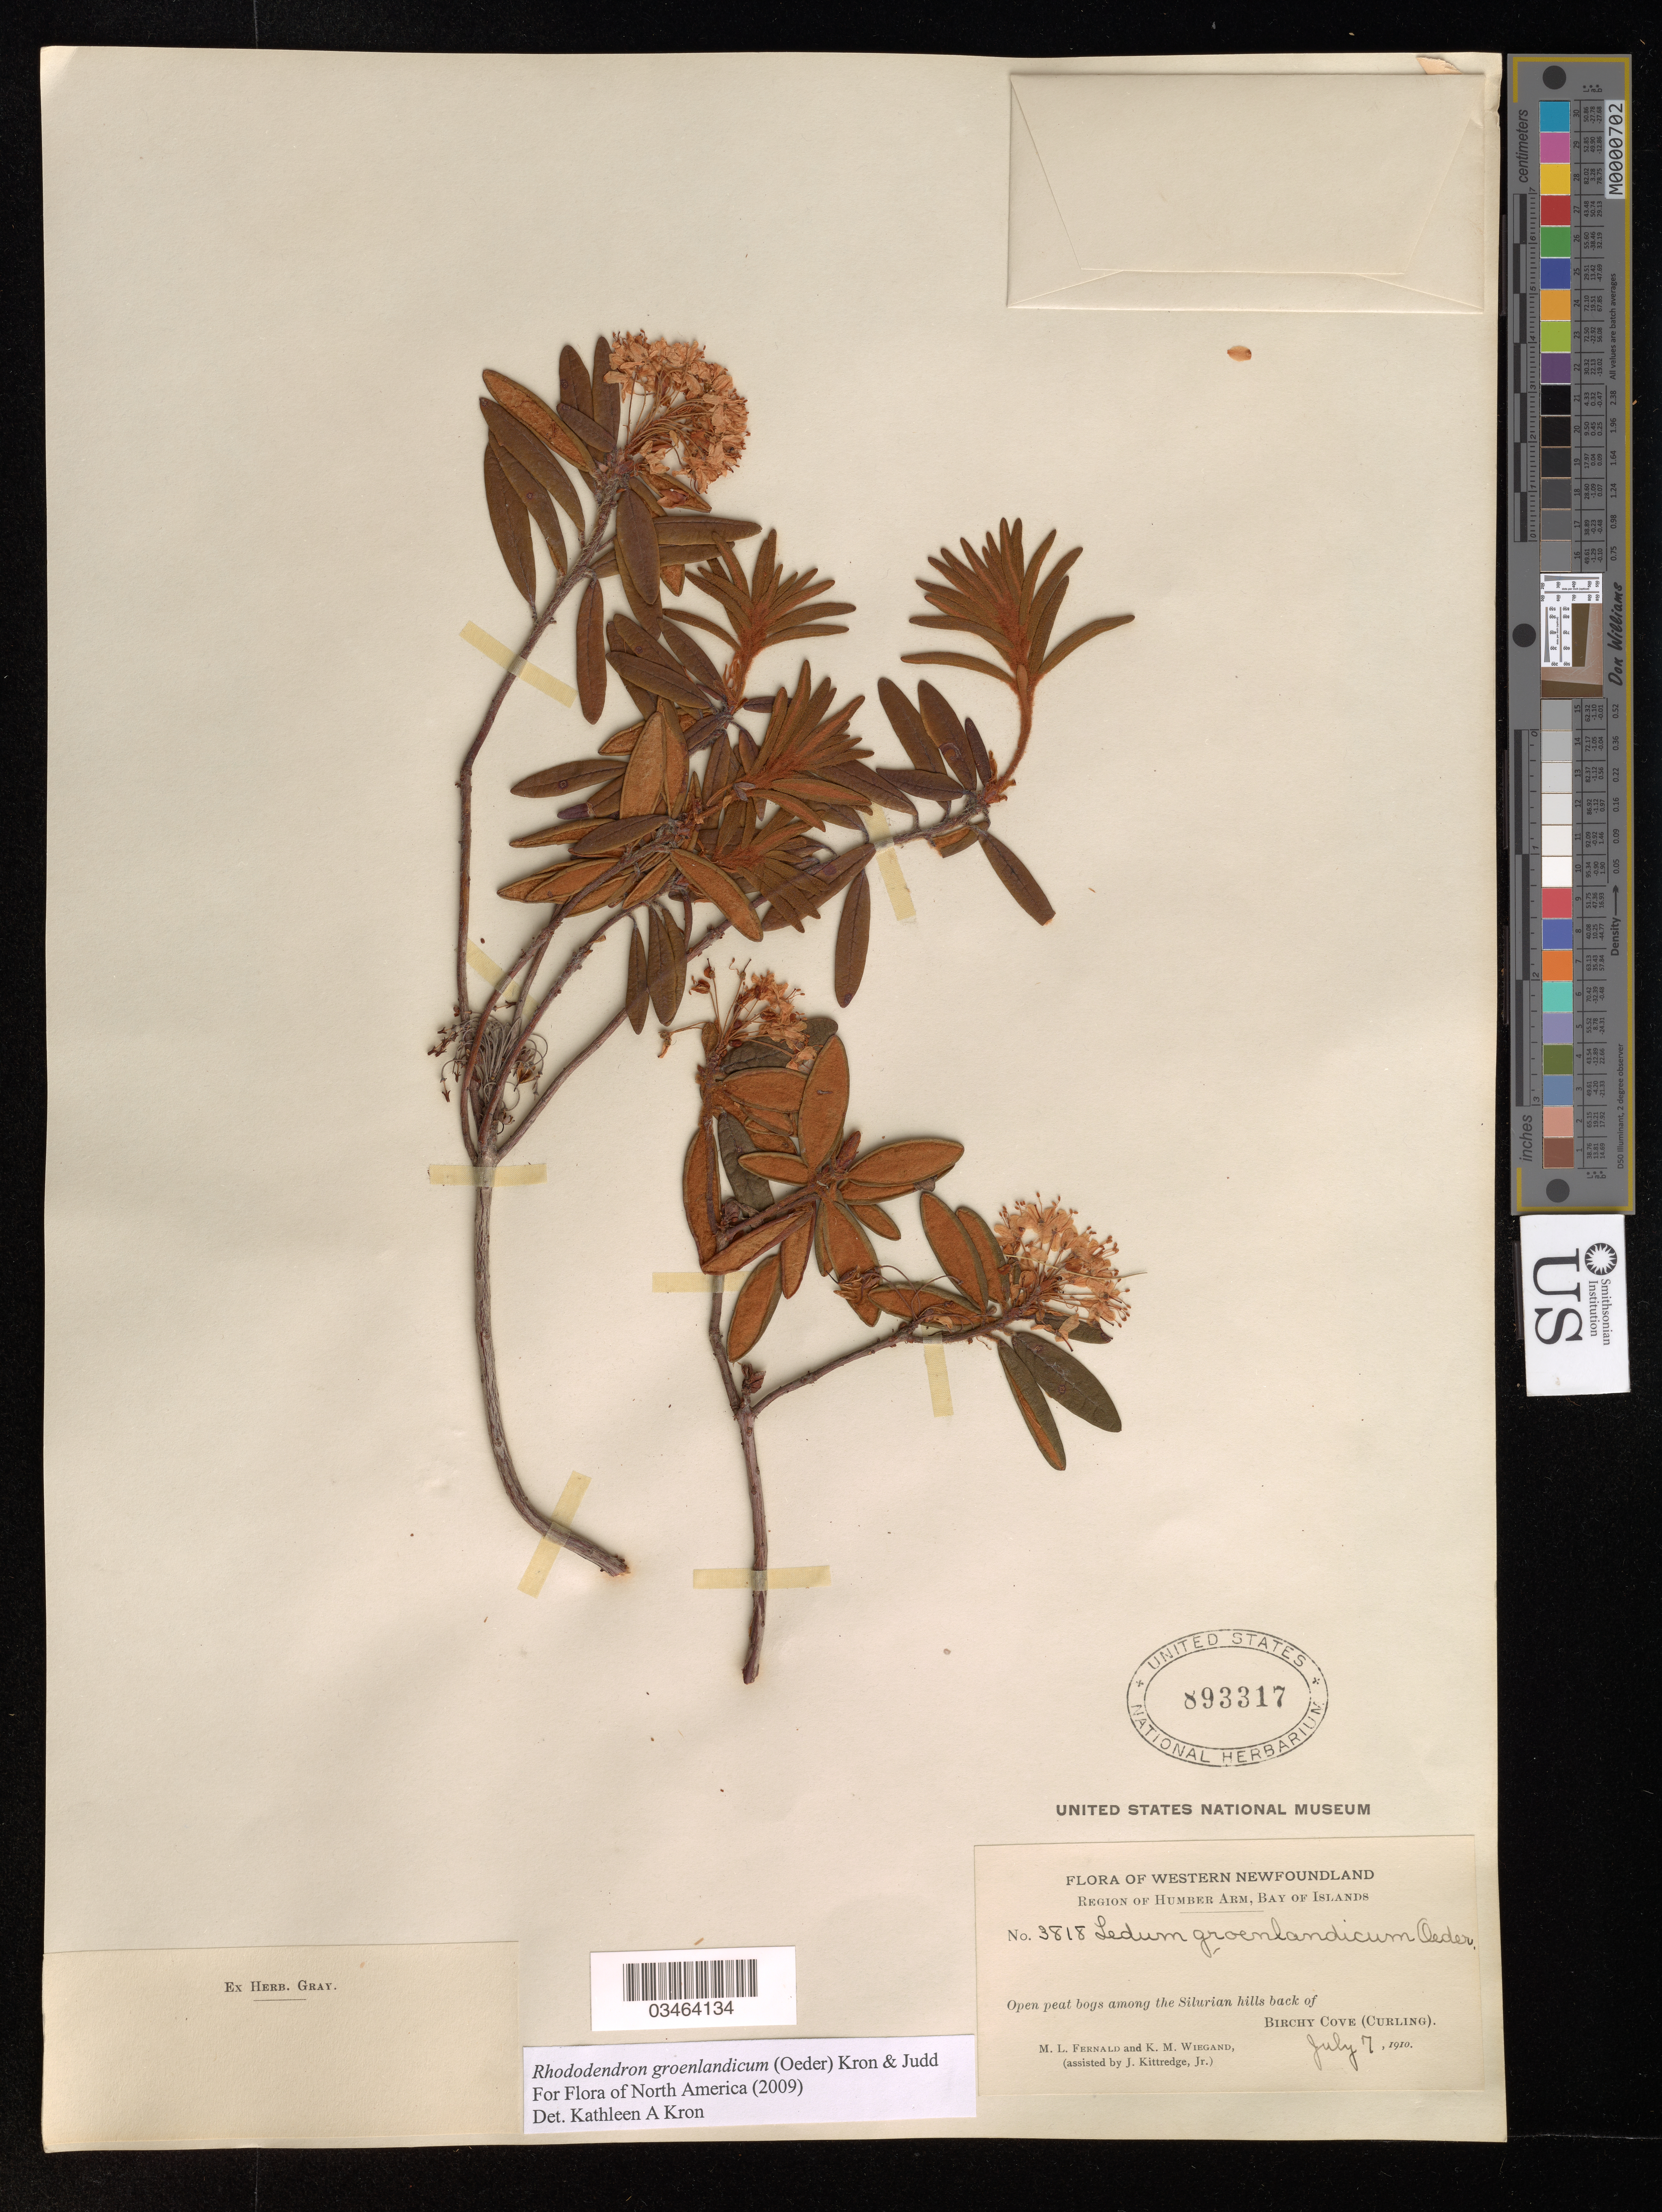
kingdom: Plantae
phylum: Tracheophyta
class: Magnoliopsida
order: Ericales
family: Ericaceae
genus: Rhododendron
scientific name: Rhododendron groenlandicum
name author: (Oeder) Kron & Judd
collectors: M. L. Fernald & K. M. Wiegand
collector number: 3818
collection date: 1910-07-07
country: Canada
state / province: Newfoundland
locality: Western Newfoundland. Region of Humber Arm, Bay of Islands. Open peat bogs among the Silurian hills back of Birchy Cove (Curling).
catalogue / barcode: US 893317